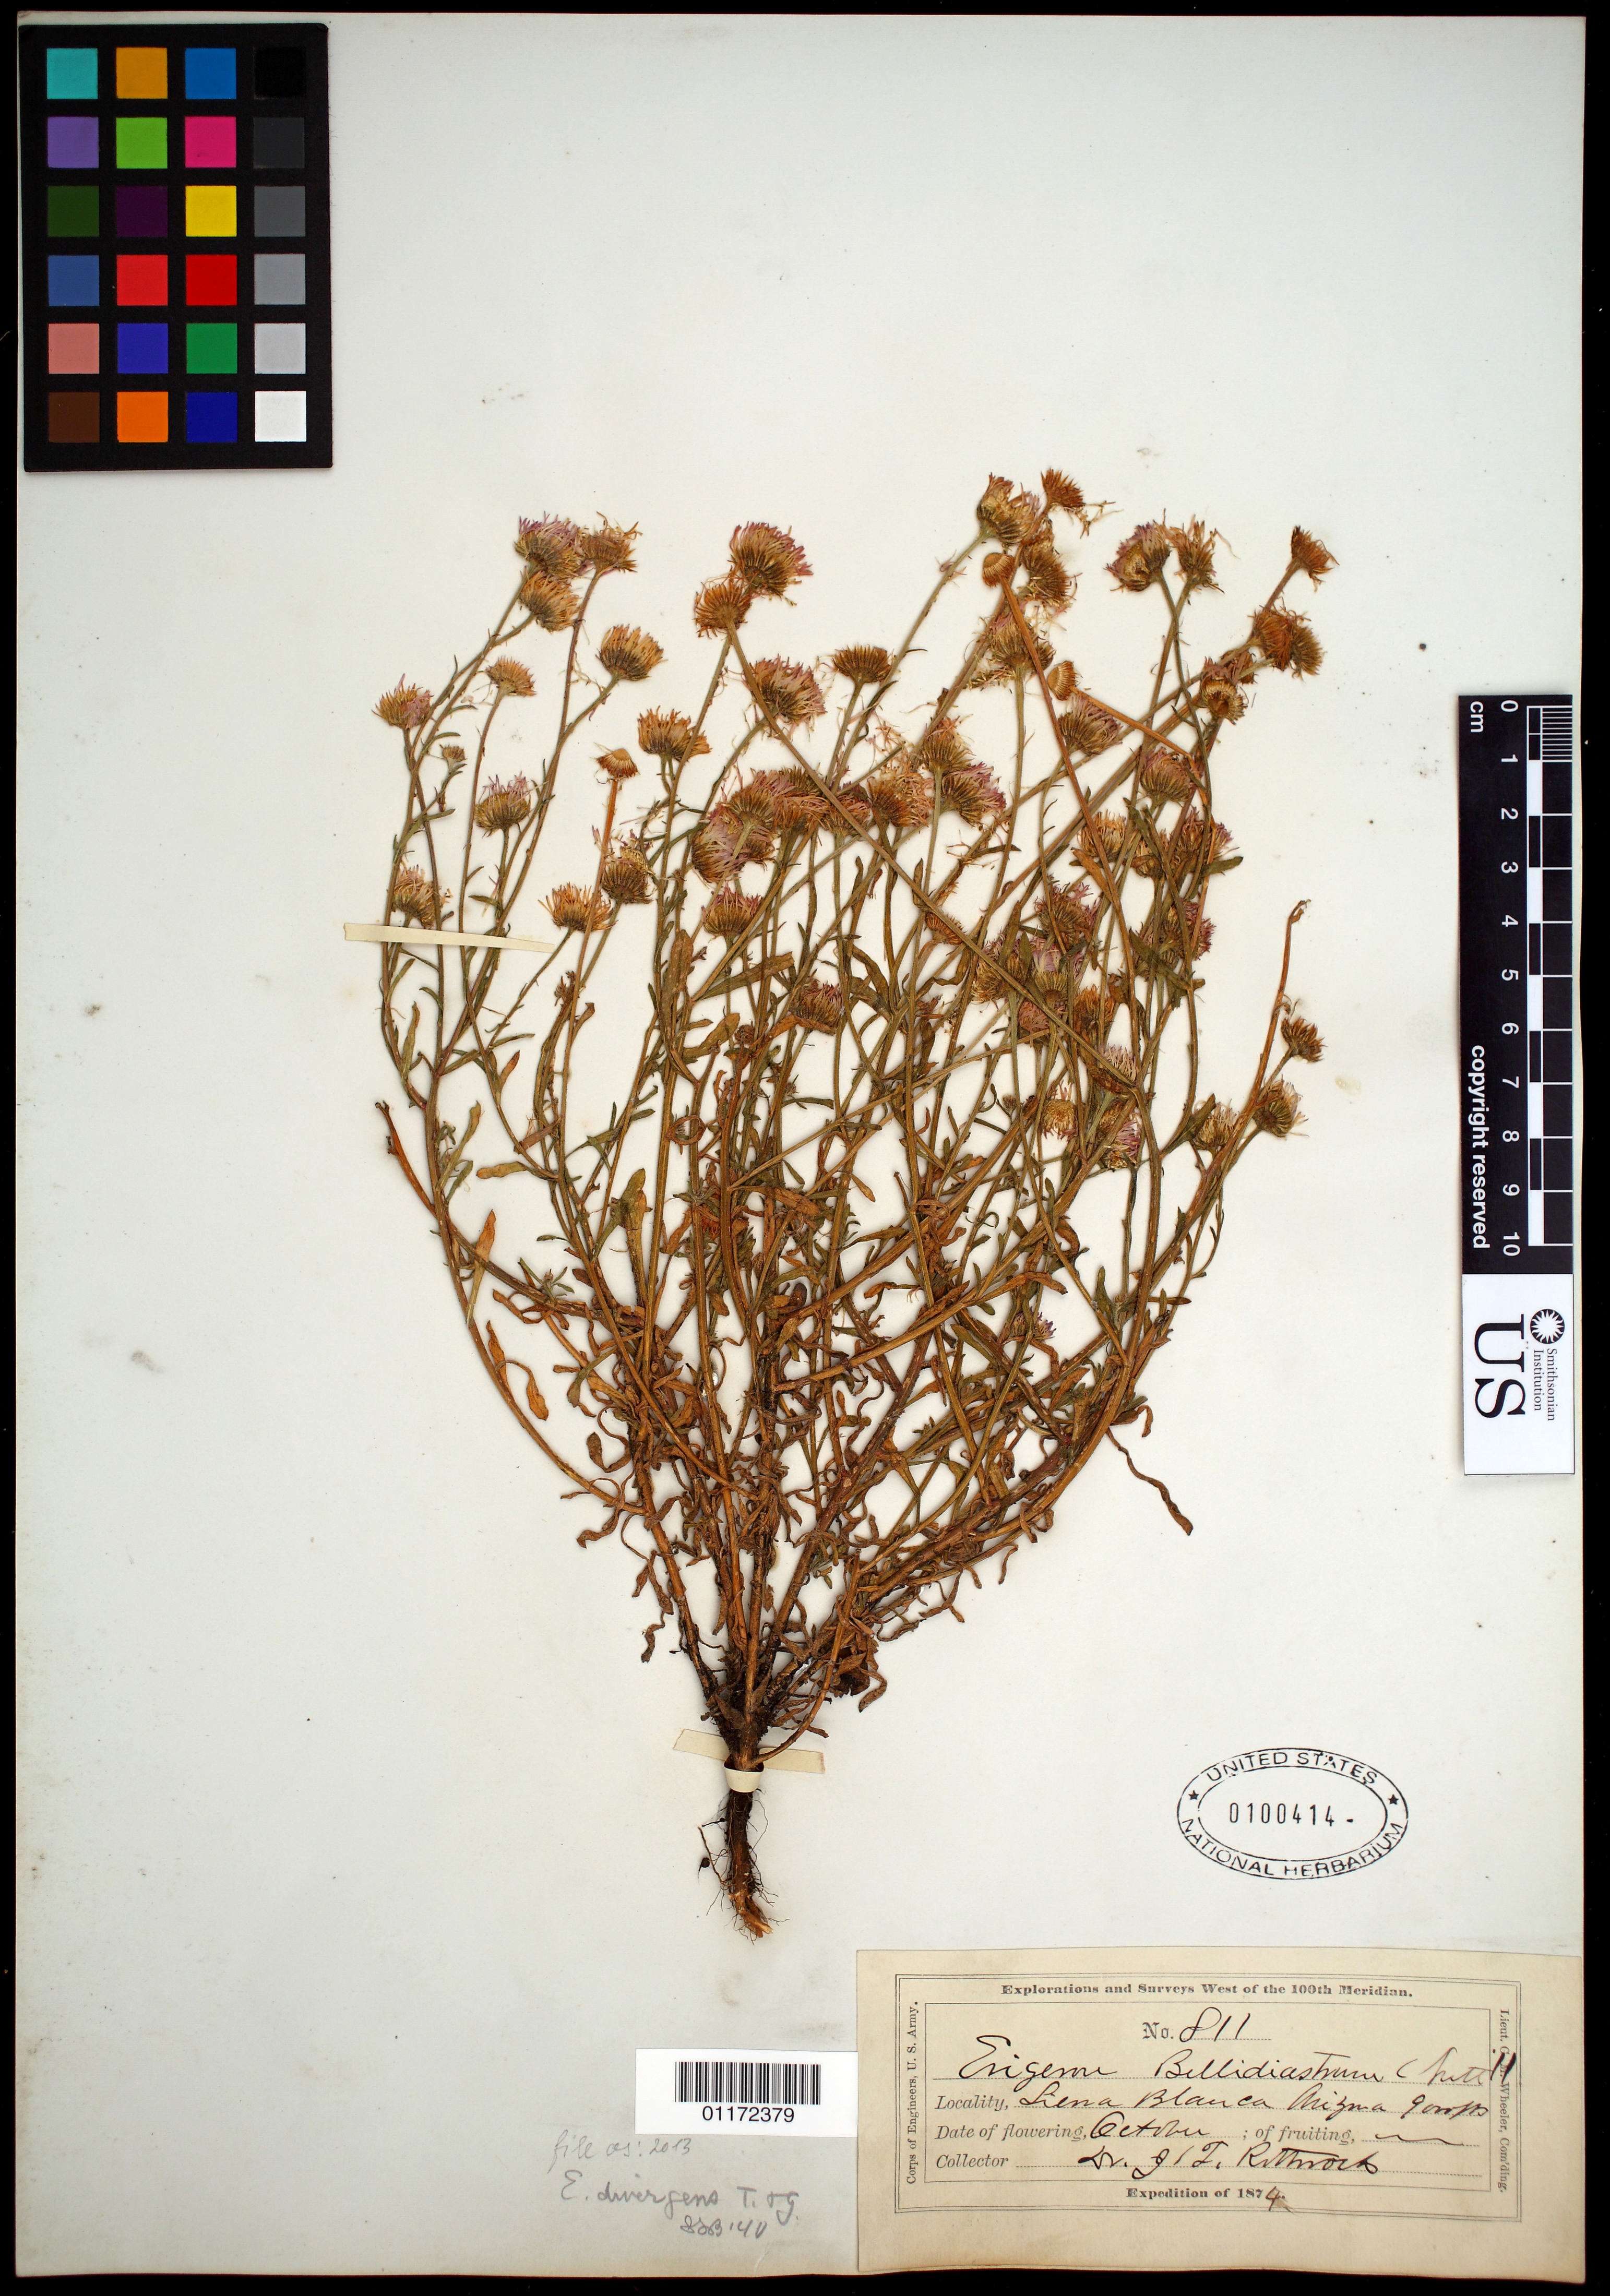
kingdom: Plantae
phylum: Tracheophyta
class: Magnoliopsida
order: Asterales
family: Asteraceae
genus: Erigeron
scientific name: Erigeron divergens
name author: Torr. & A. Gray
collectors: J. T. Rothrock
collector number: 811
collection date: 1874-10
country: United States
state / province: Arizona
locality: Siena Blanca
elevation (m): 2743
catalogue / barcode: US 100414